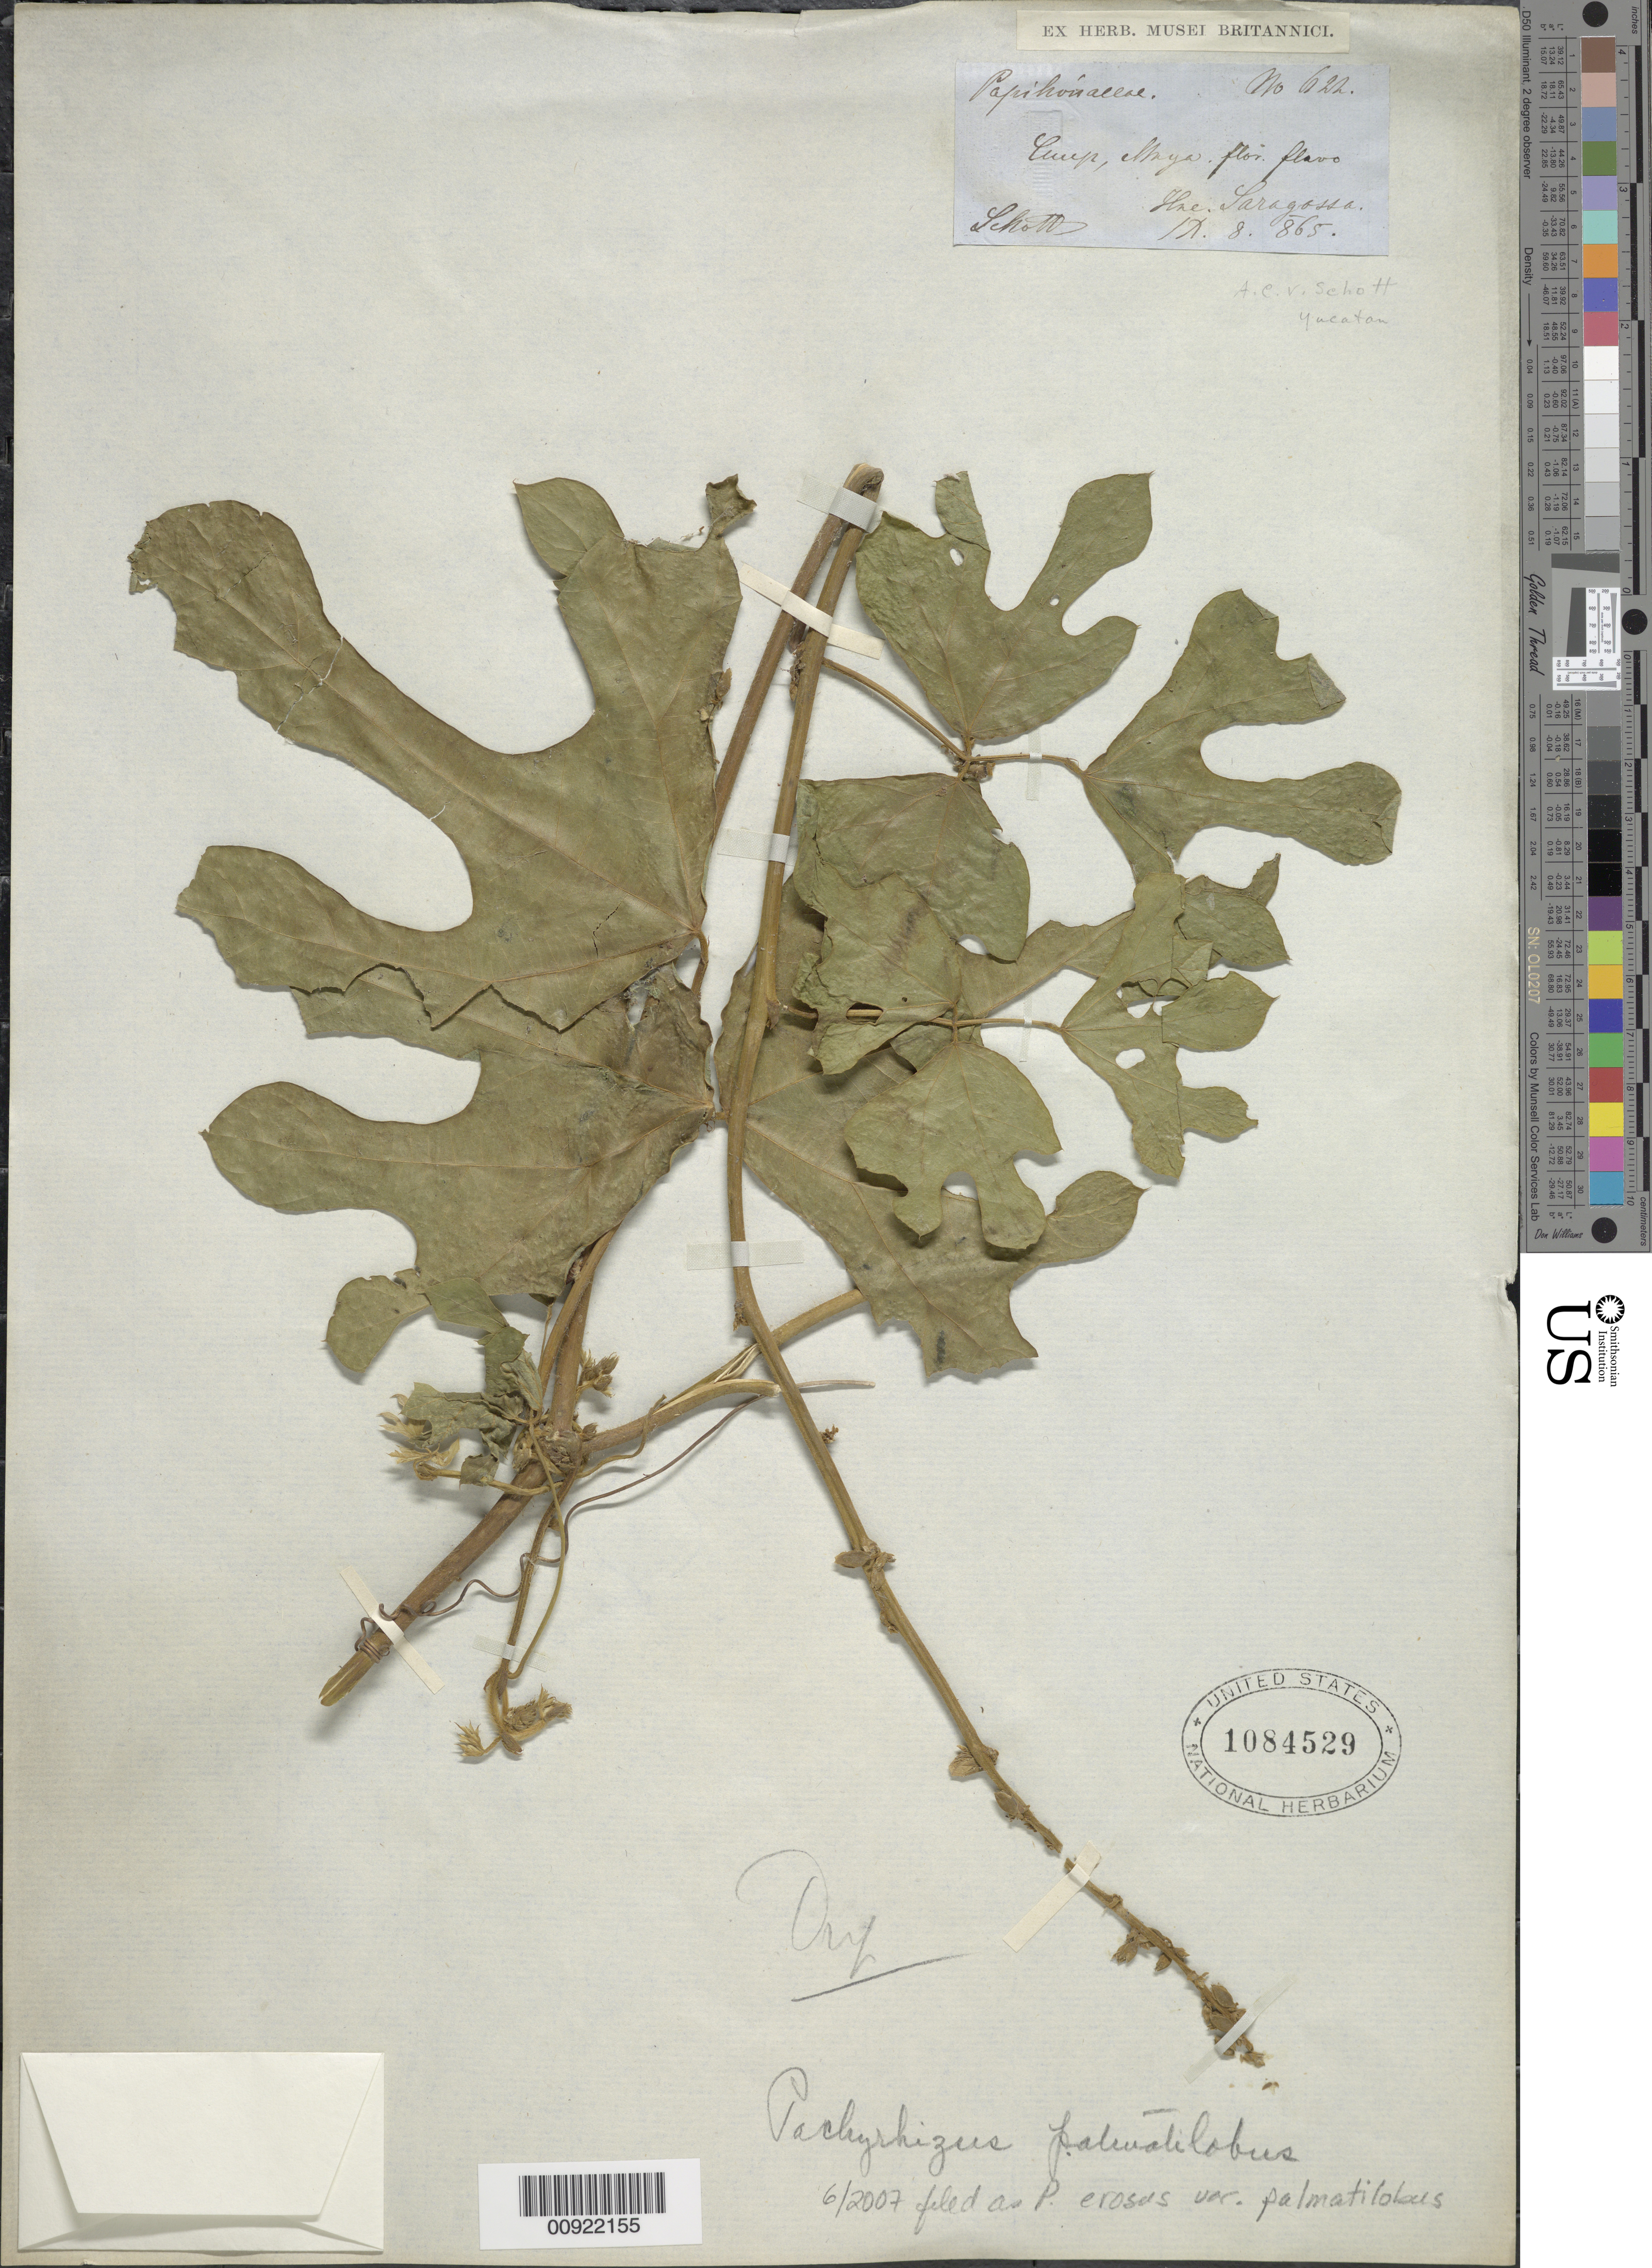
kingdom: Plantae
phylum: Tracheophyta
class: Magnoliopsida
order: Fabales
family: Fabaceae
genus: Pachyrhizus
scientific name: Pachyrhizus erosus var. palmatilobus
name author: (L.) Urb.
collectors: Schott, --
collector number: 622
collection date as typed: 08 Sep 1865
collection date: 1865-09-08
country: Mexico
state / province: Yucatán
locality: Hacienda Saragossa [sic, commonly spelled Zaragoza]. Camp Maya.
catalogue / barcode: US 1084529